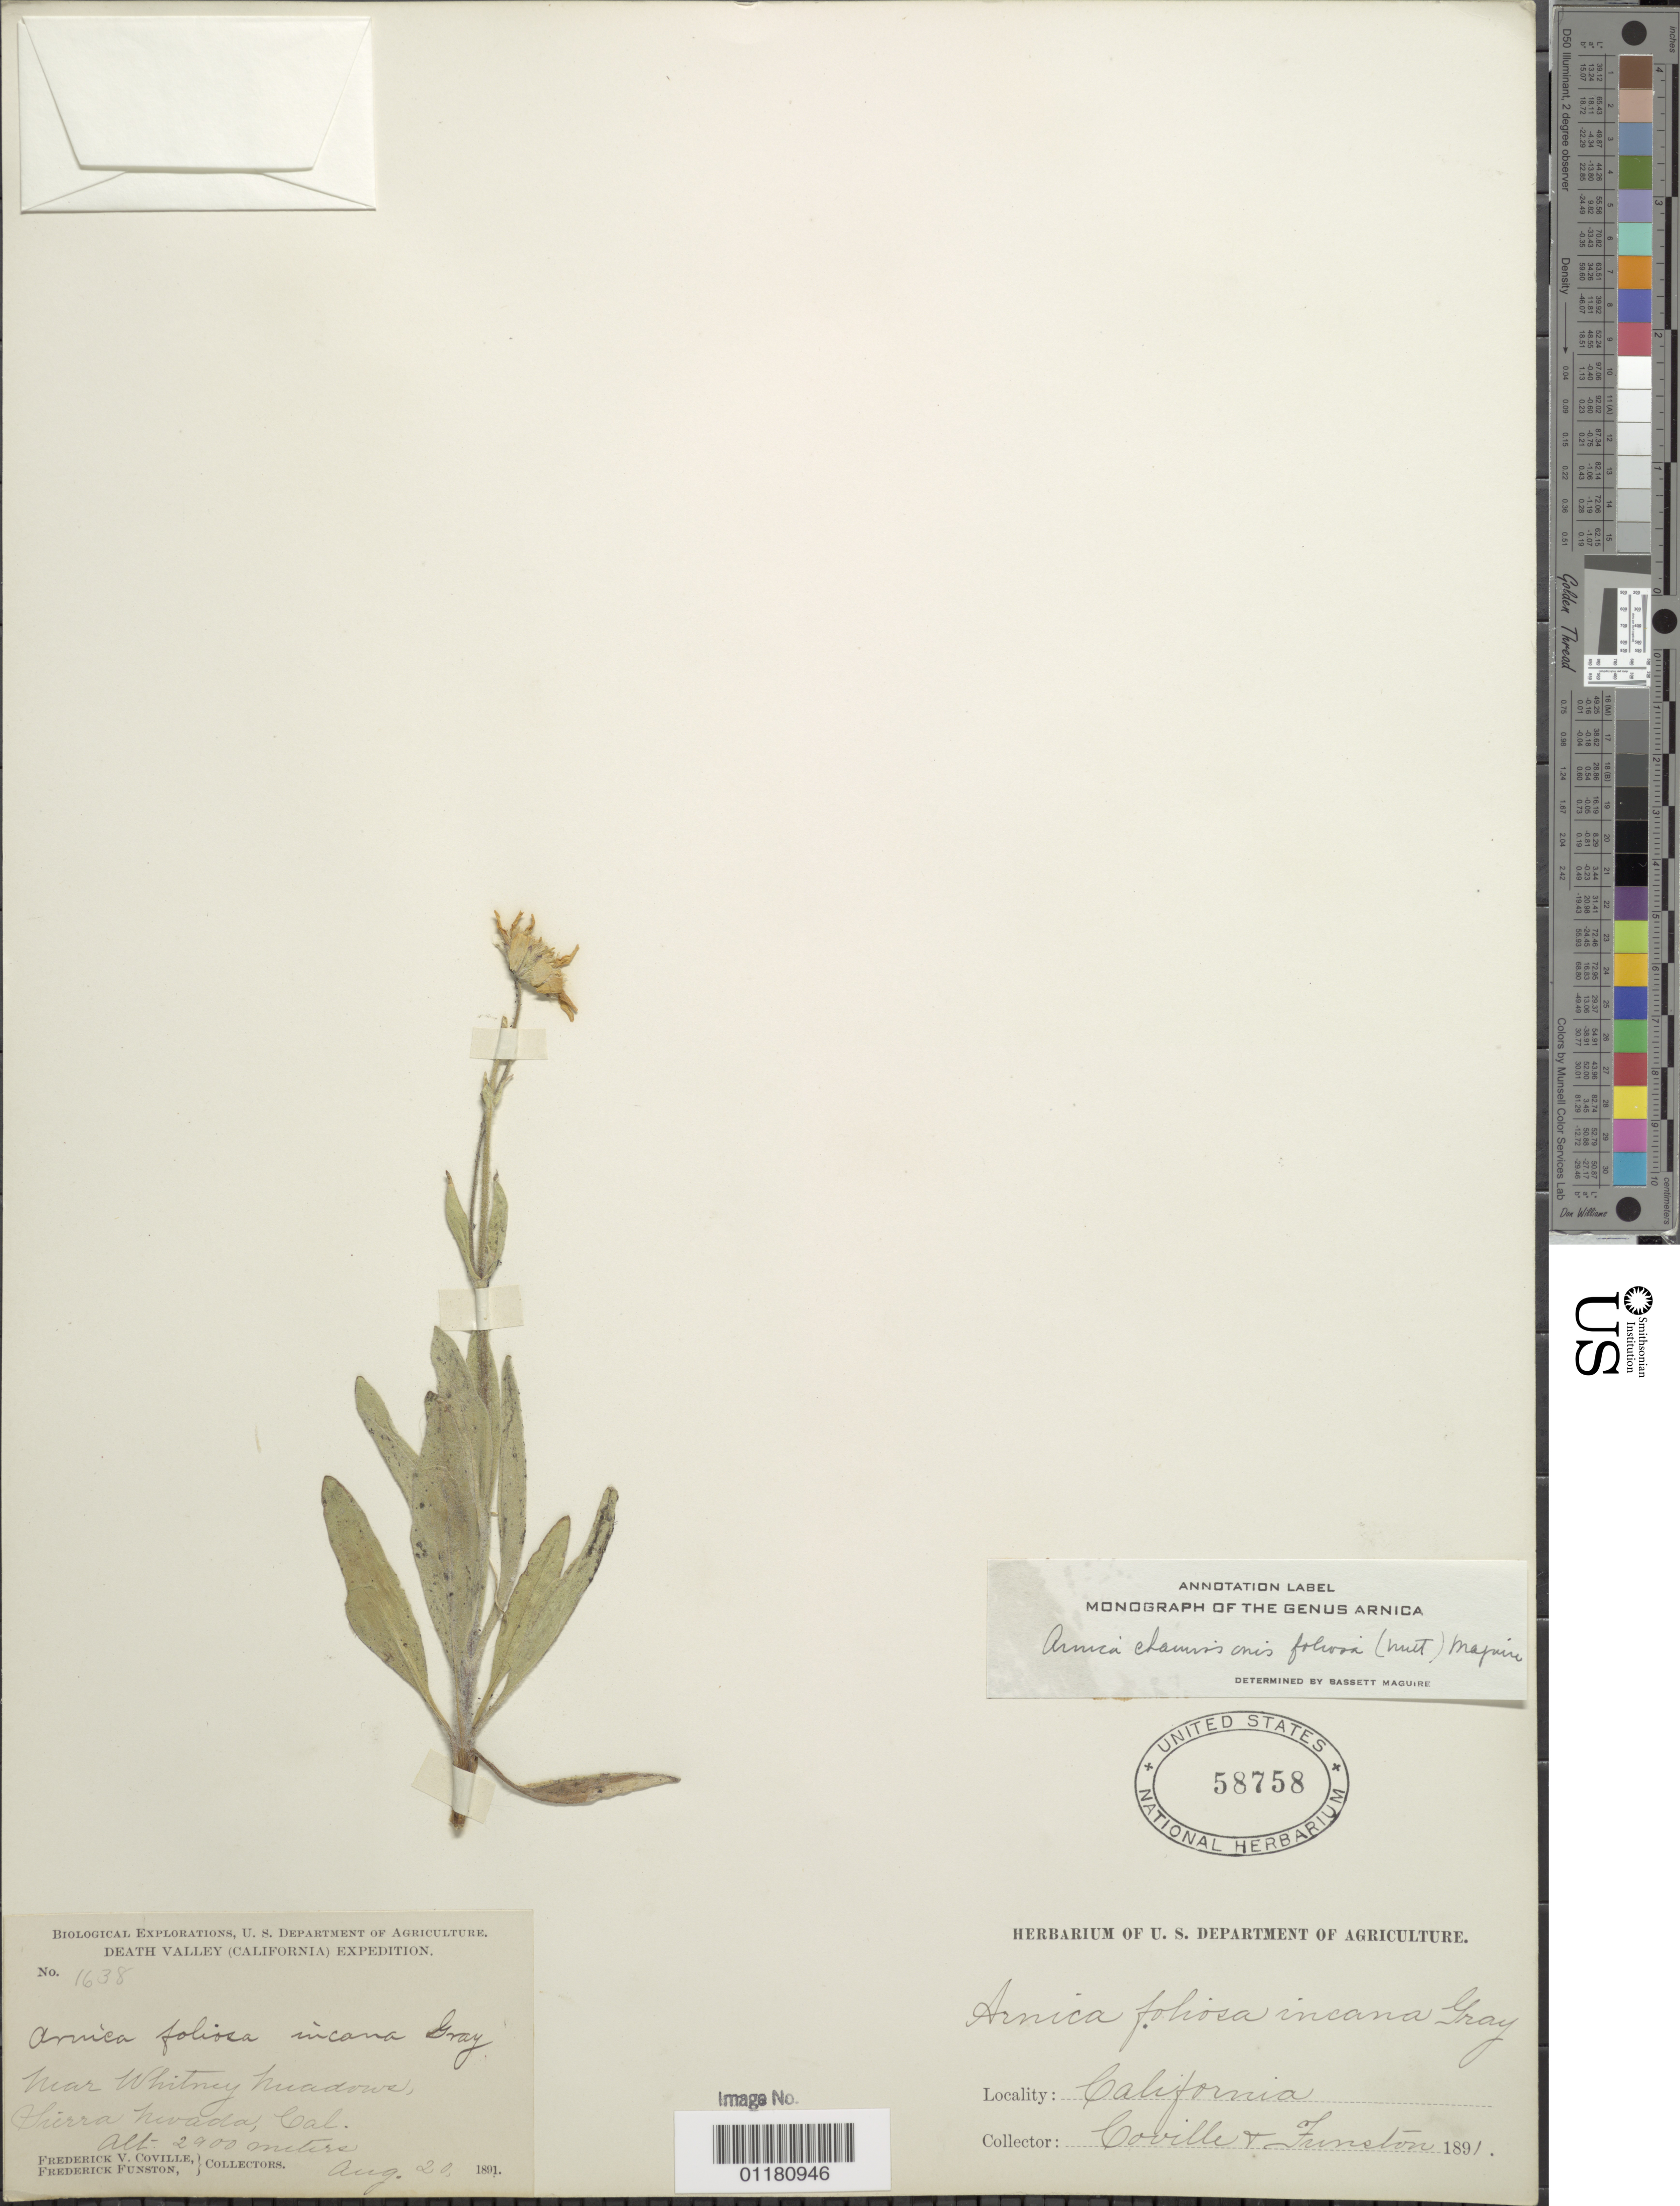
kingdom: Plantae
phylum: Tracheophyta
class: Magnoliopsida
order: Asterales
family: Asteraceae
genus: Arnica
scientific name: Arnica chamissonis subsp. foliosa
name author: (Nutt.) Maguire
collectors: F. V. Coville & F. Funston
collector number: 1638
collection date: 1891-08-20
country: United States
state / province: California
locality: near Whitney Meadows, Sierra Nevada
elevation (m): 2900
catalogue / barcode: US 58758